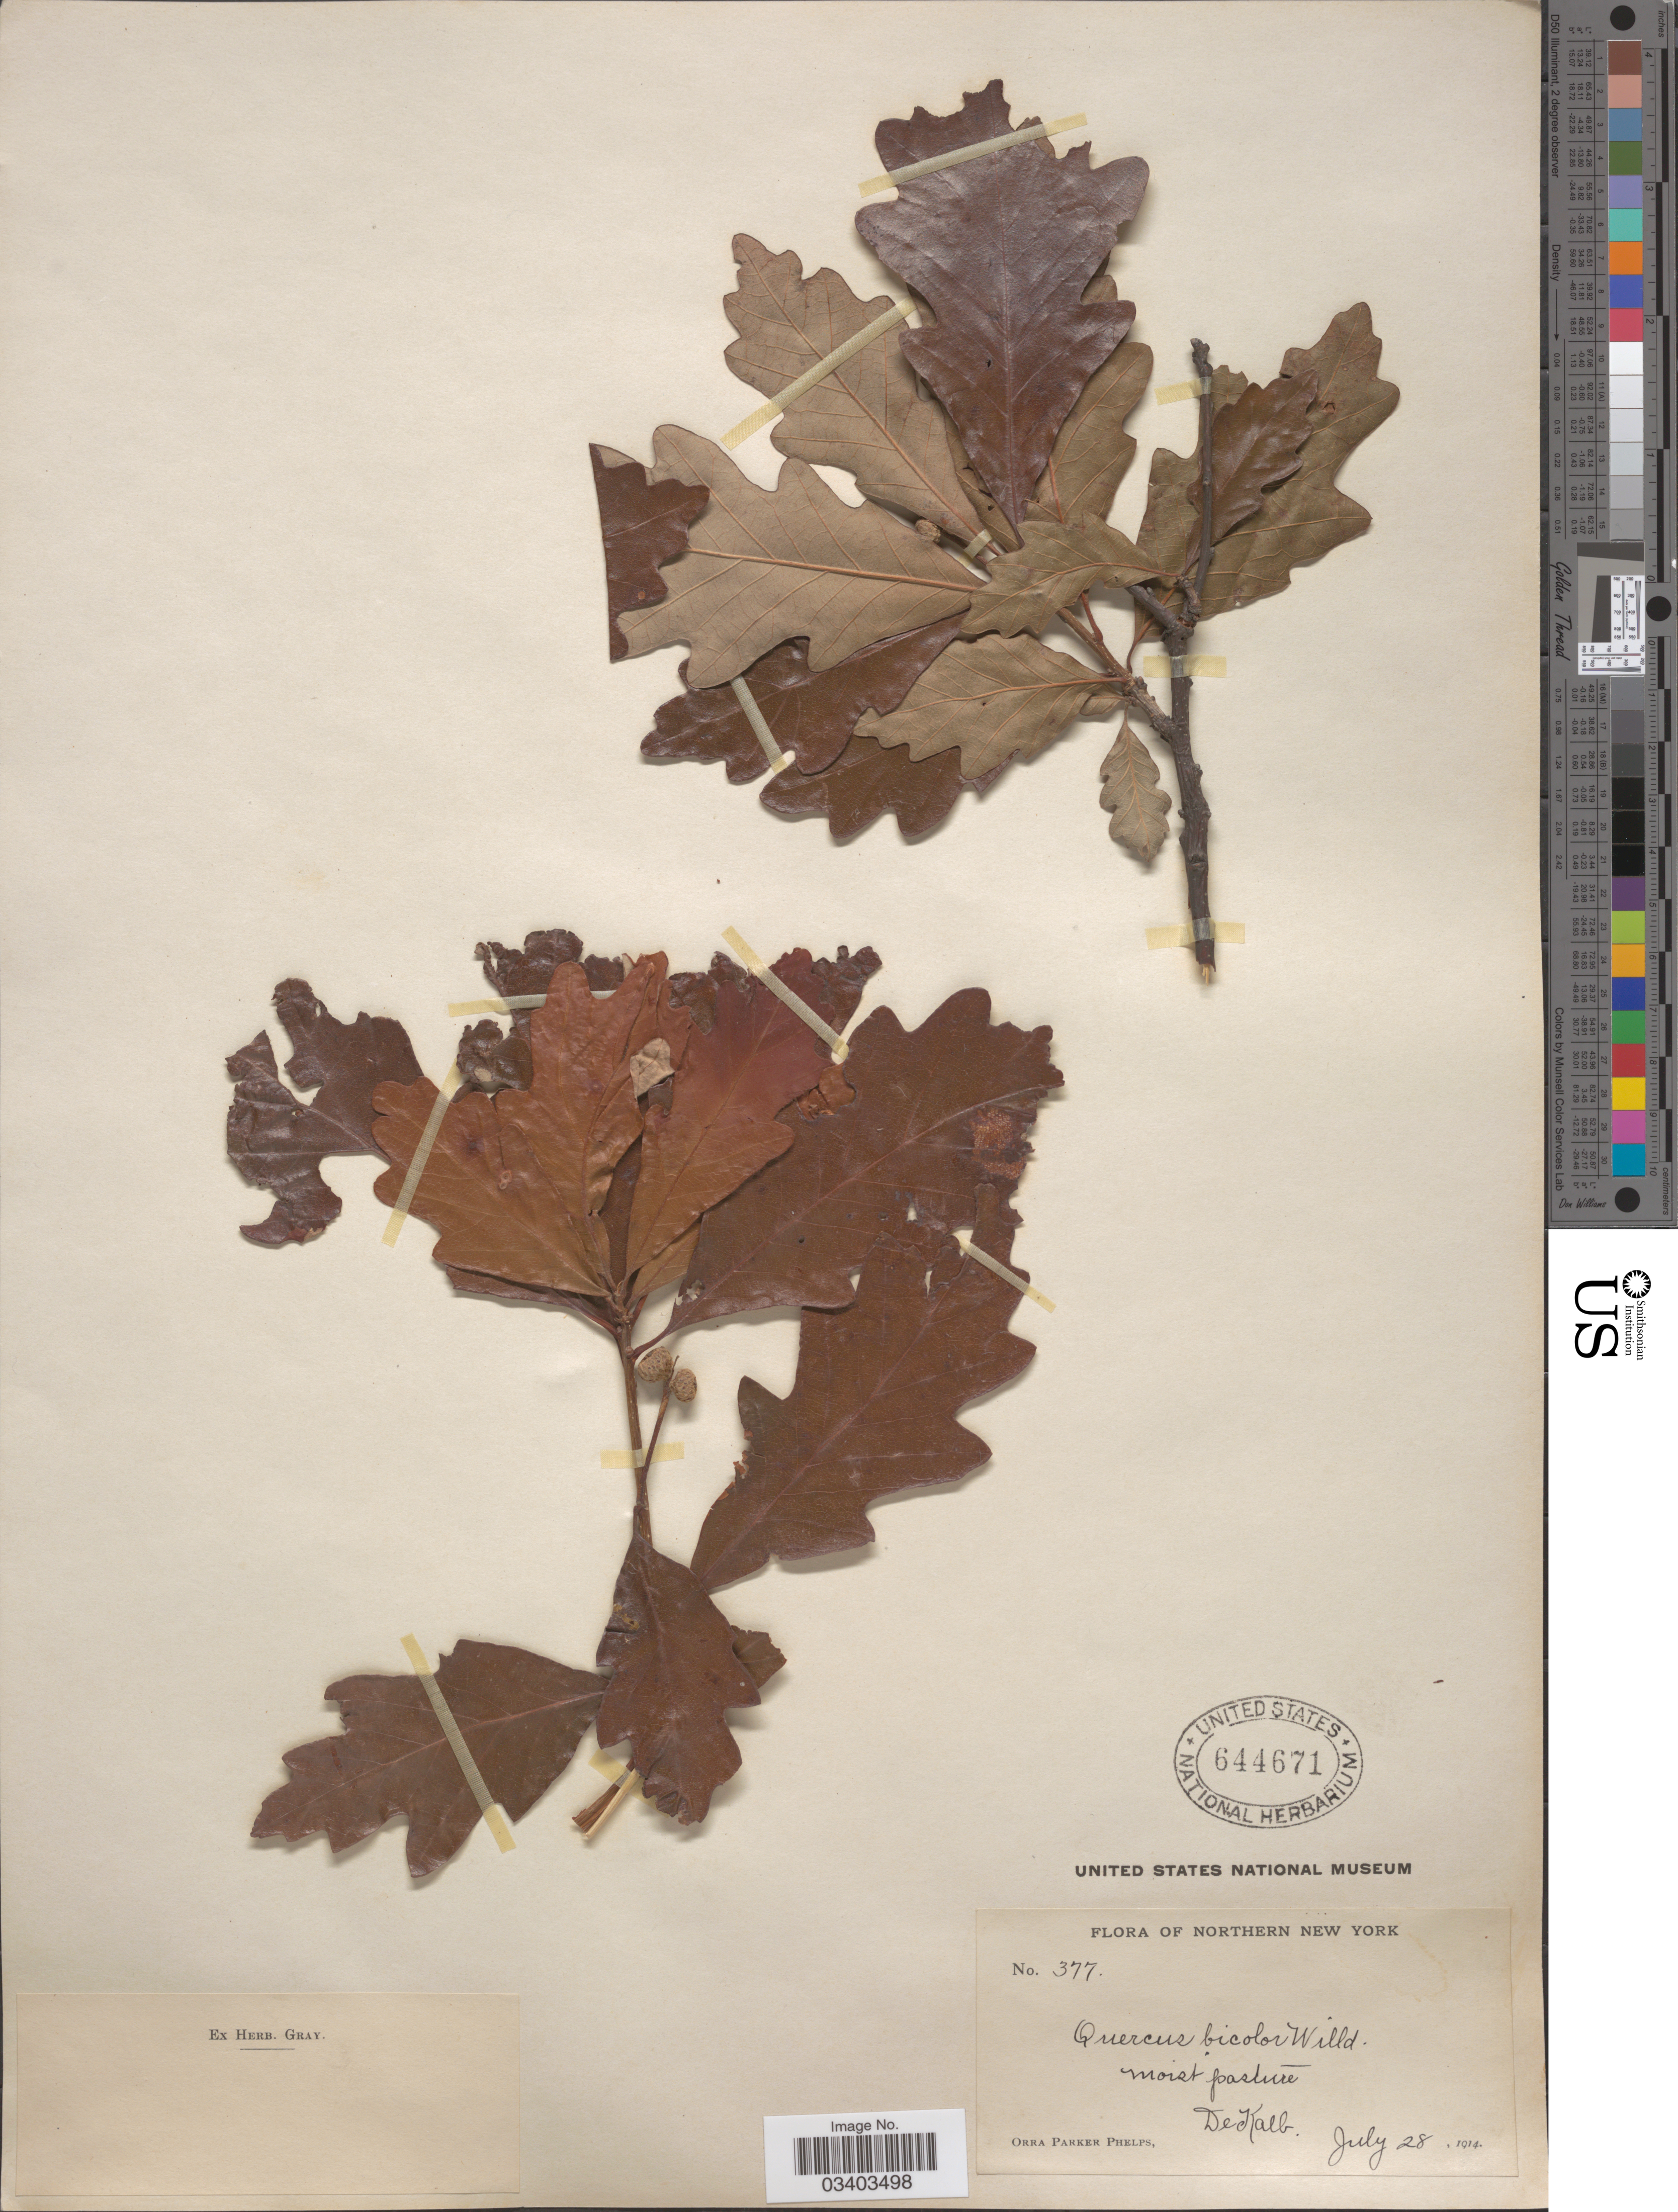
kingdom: Plantae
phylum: Tracheophyta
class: Magnoliopsida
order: Fagales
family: Fagaceae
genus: Quercus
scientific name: Quercus bicolor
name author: Willd.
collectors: O. P. Phelps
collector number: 377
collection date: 1914-07-28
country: United States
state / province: New York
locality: Northern New York. De Kalb.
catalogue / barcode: US 644671